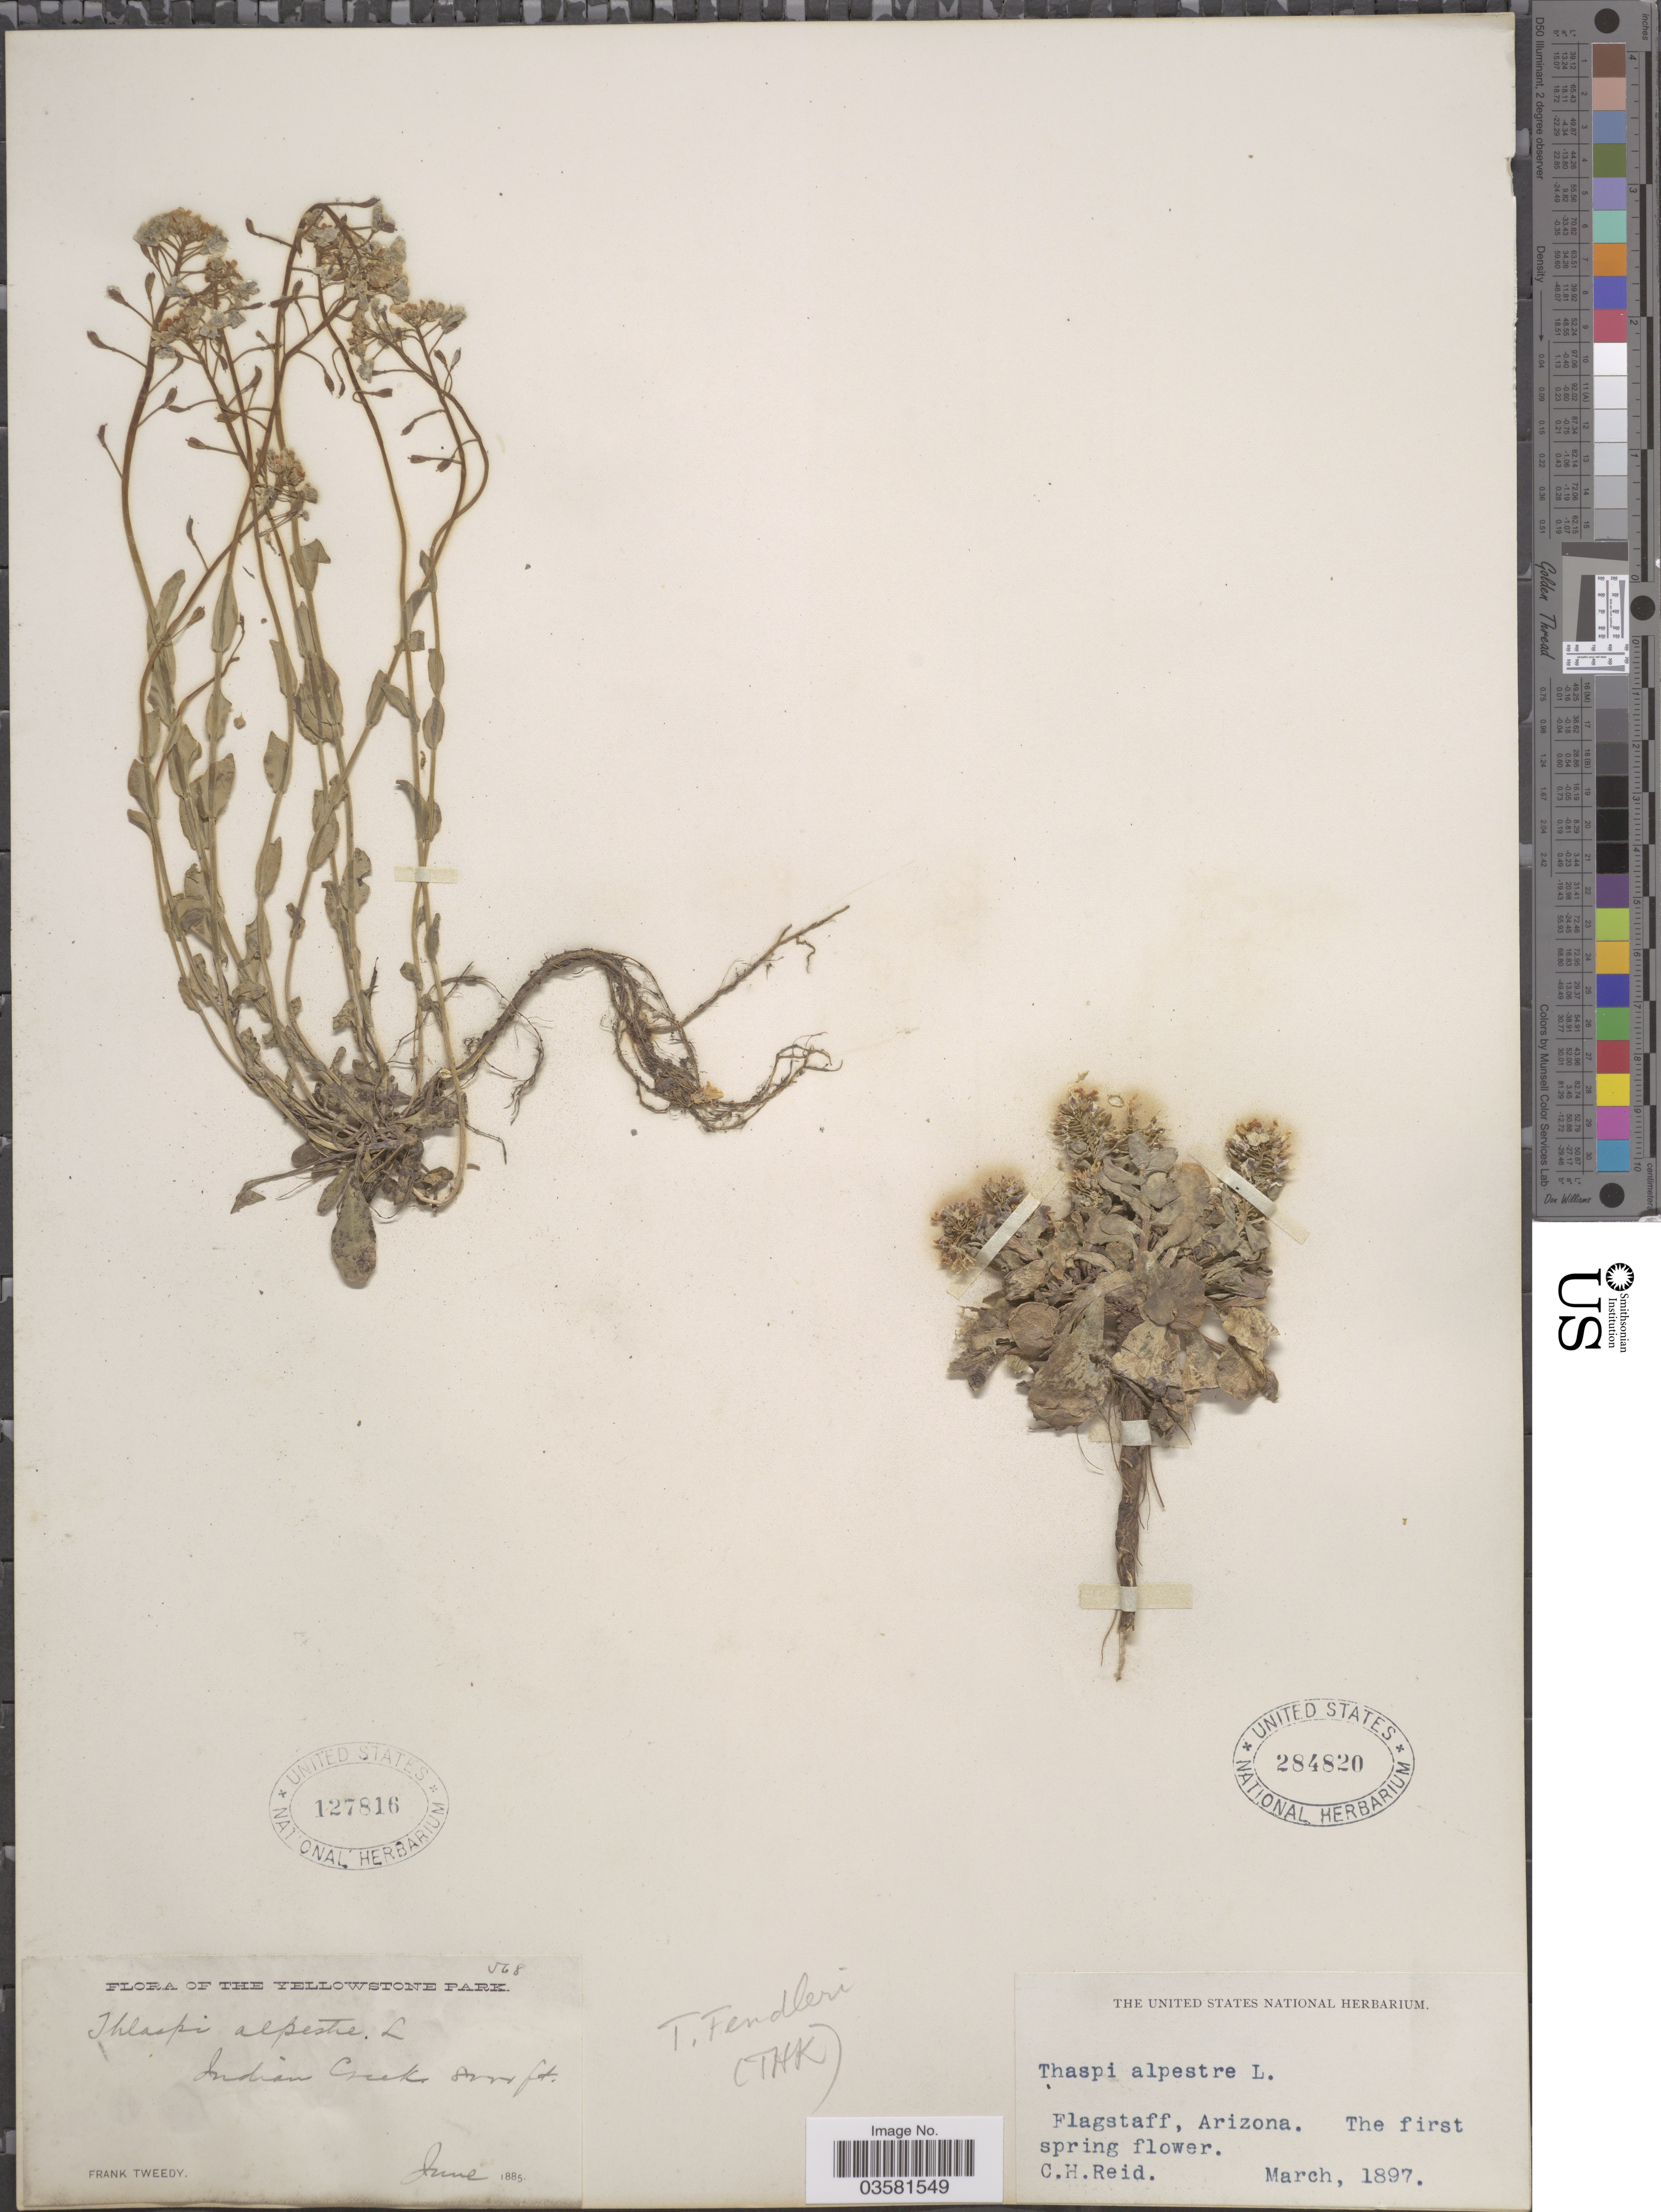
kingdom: Plantae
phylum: Tracheophyta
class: Magnoliopsida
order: Brassicales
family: Brassicaceae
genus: Thlaspi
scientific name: Thlaspi fendleri var. glaucum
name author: (A. Nelson) C.L. Hitchc.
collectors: F. Tweedy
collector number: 568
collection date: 1885-06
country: United States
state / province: Wyoming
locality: The Yellowstone Park. Indian Creek.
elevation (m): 2438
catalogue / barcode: US 127816